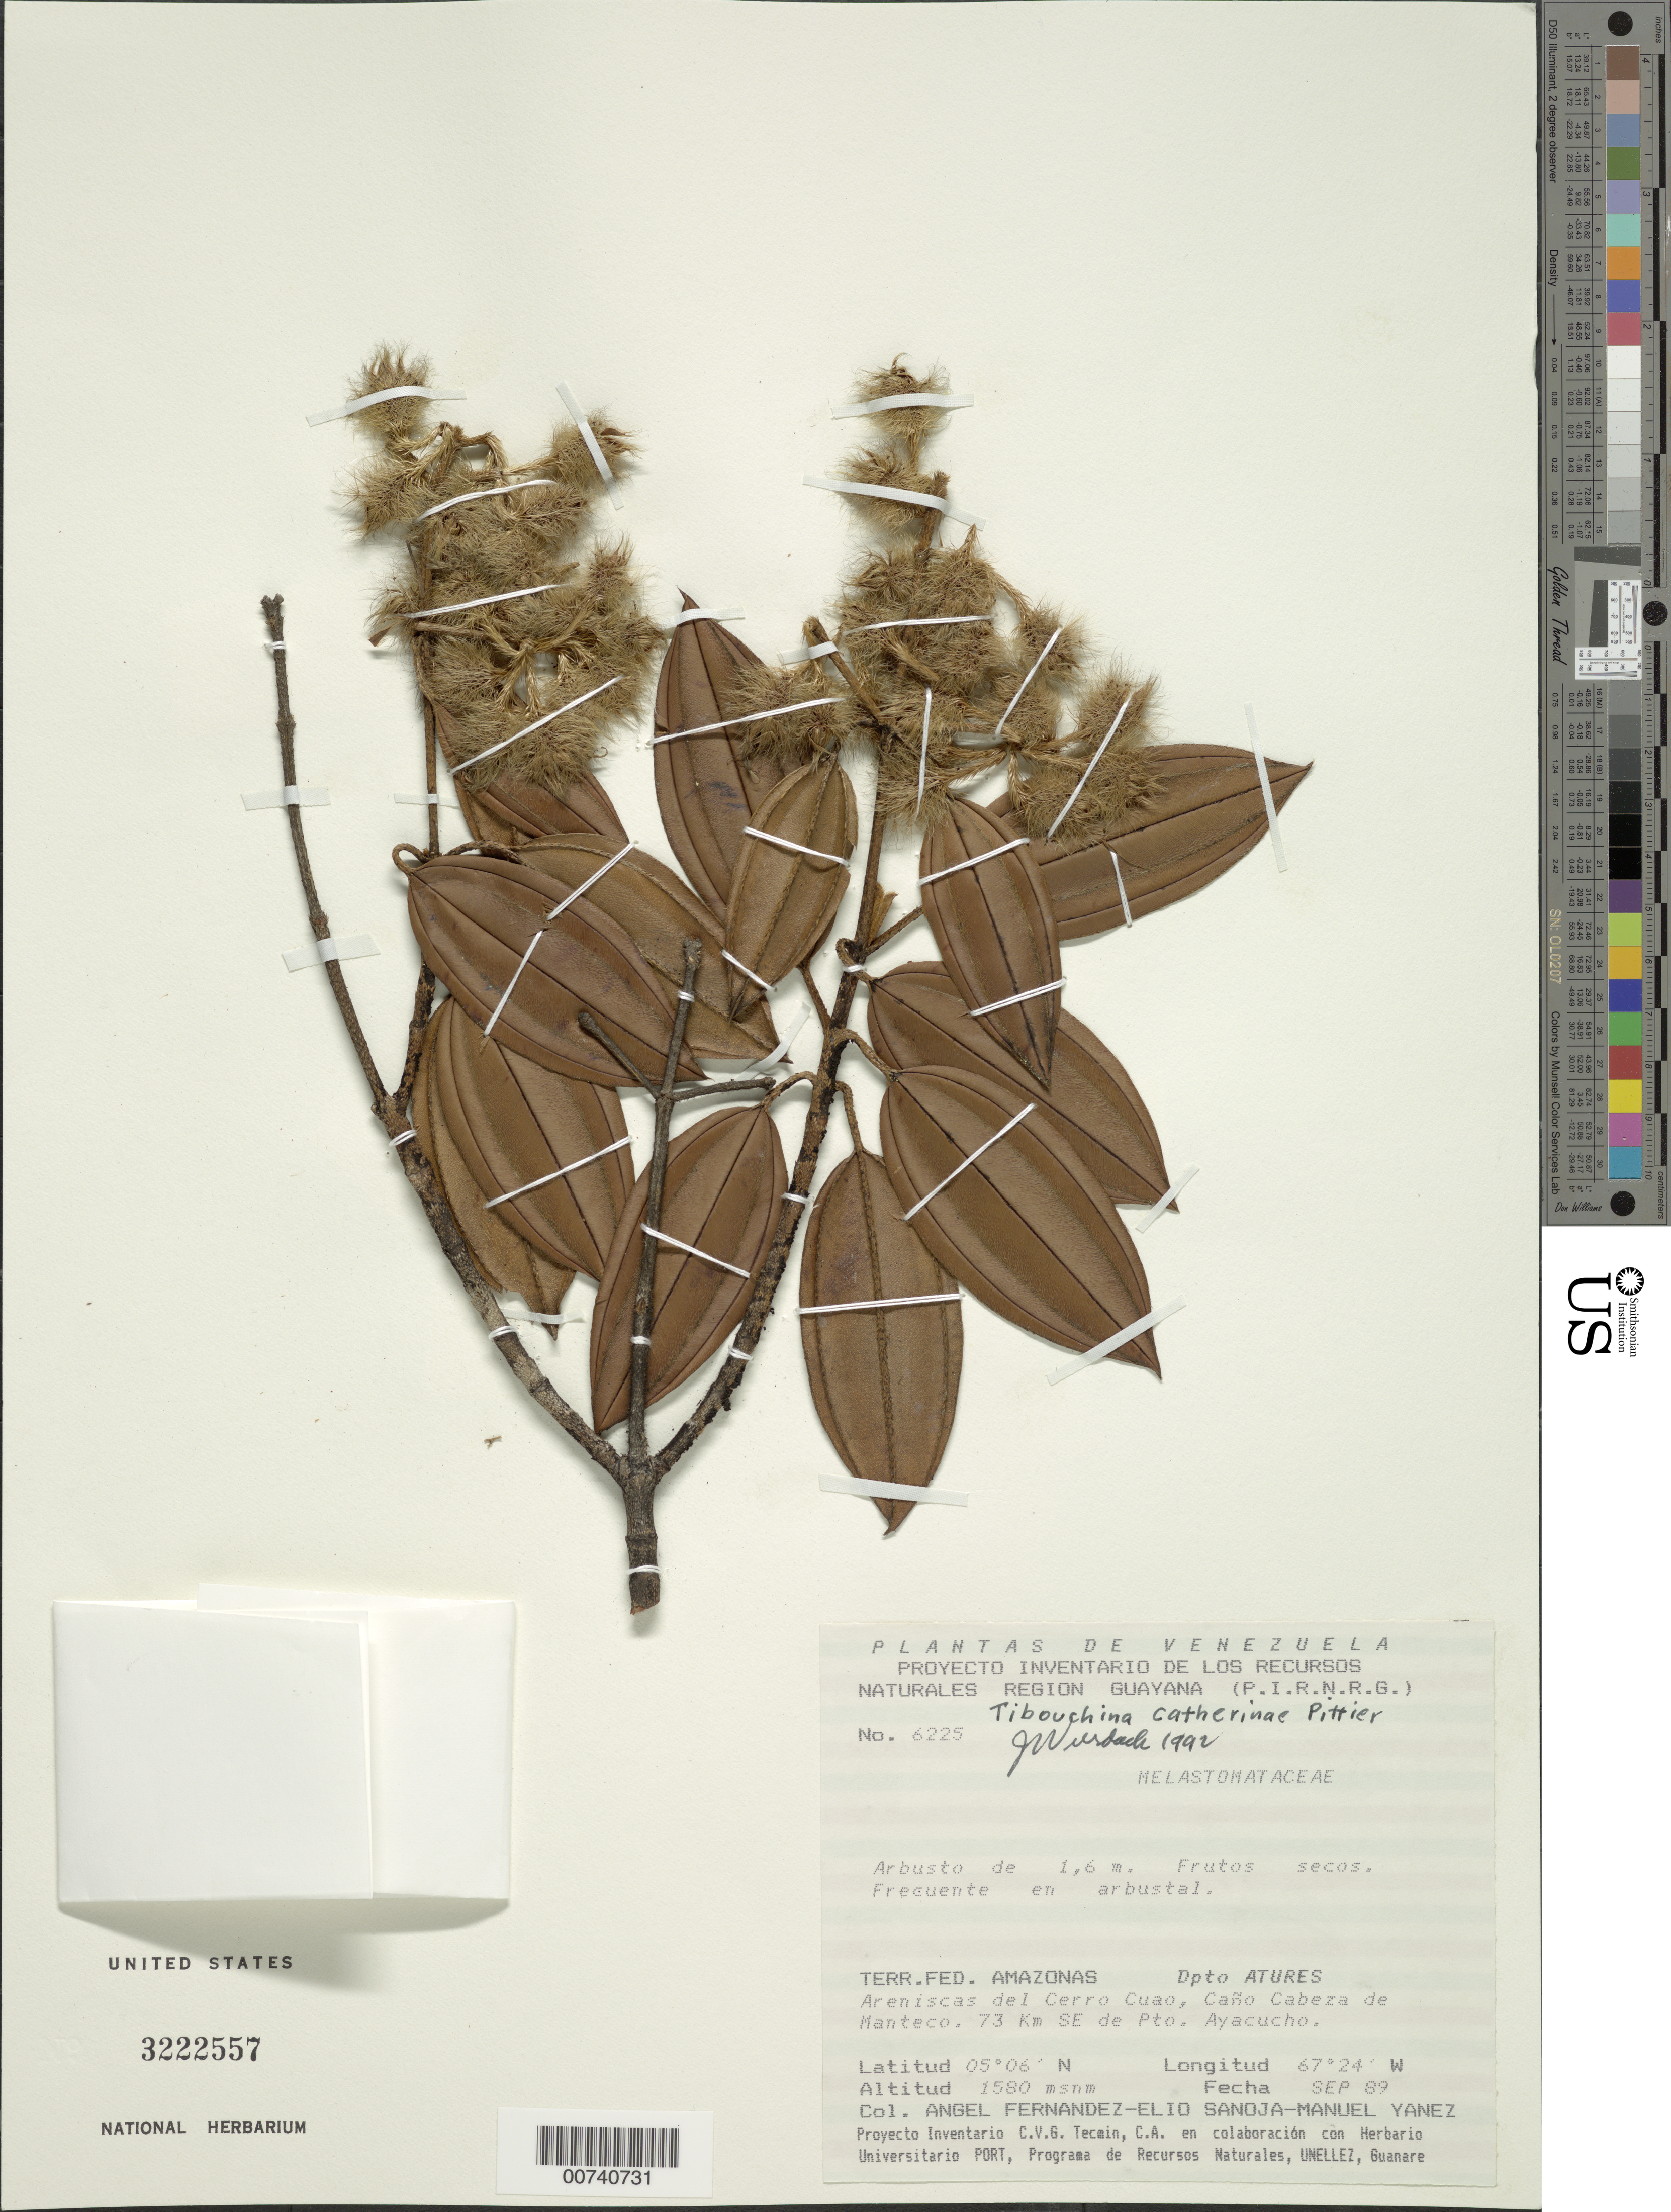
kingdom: Plantae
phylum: Tracheophyta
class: Magnoliopsida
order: Myrtales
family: Melastomataceae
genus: Tibouchina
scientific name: Tibouchina catharinae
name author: Pittier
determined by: Wurdack, John J., (US), US (UNITED STATES)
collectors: A. Fernández, E. Sanoja & M. Yanez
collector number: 6225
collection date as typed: Sep-89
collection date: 1989-09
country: Venezuela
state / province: Amazonas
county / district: Atures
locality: Cerro Cuao, Caño Cabeza de Manteco, 73 km SE of Puerto Ayacucho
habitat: Arbustal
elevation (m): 1580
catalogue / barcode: US 3222557